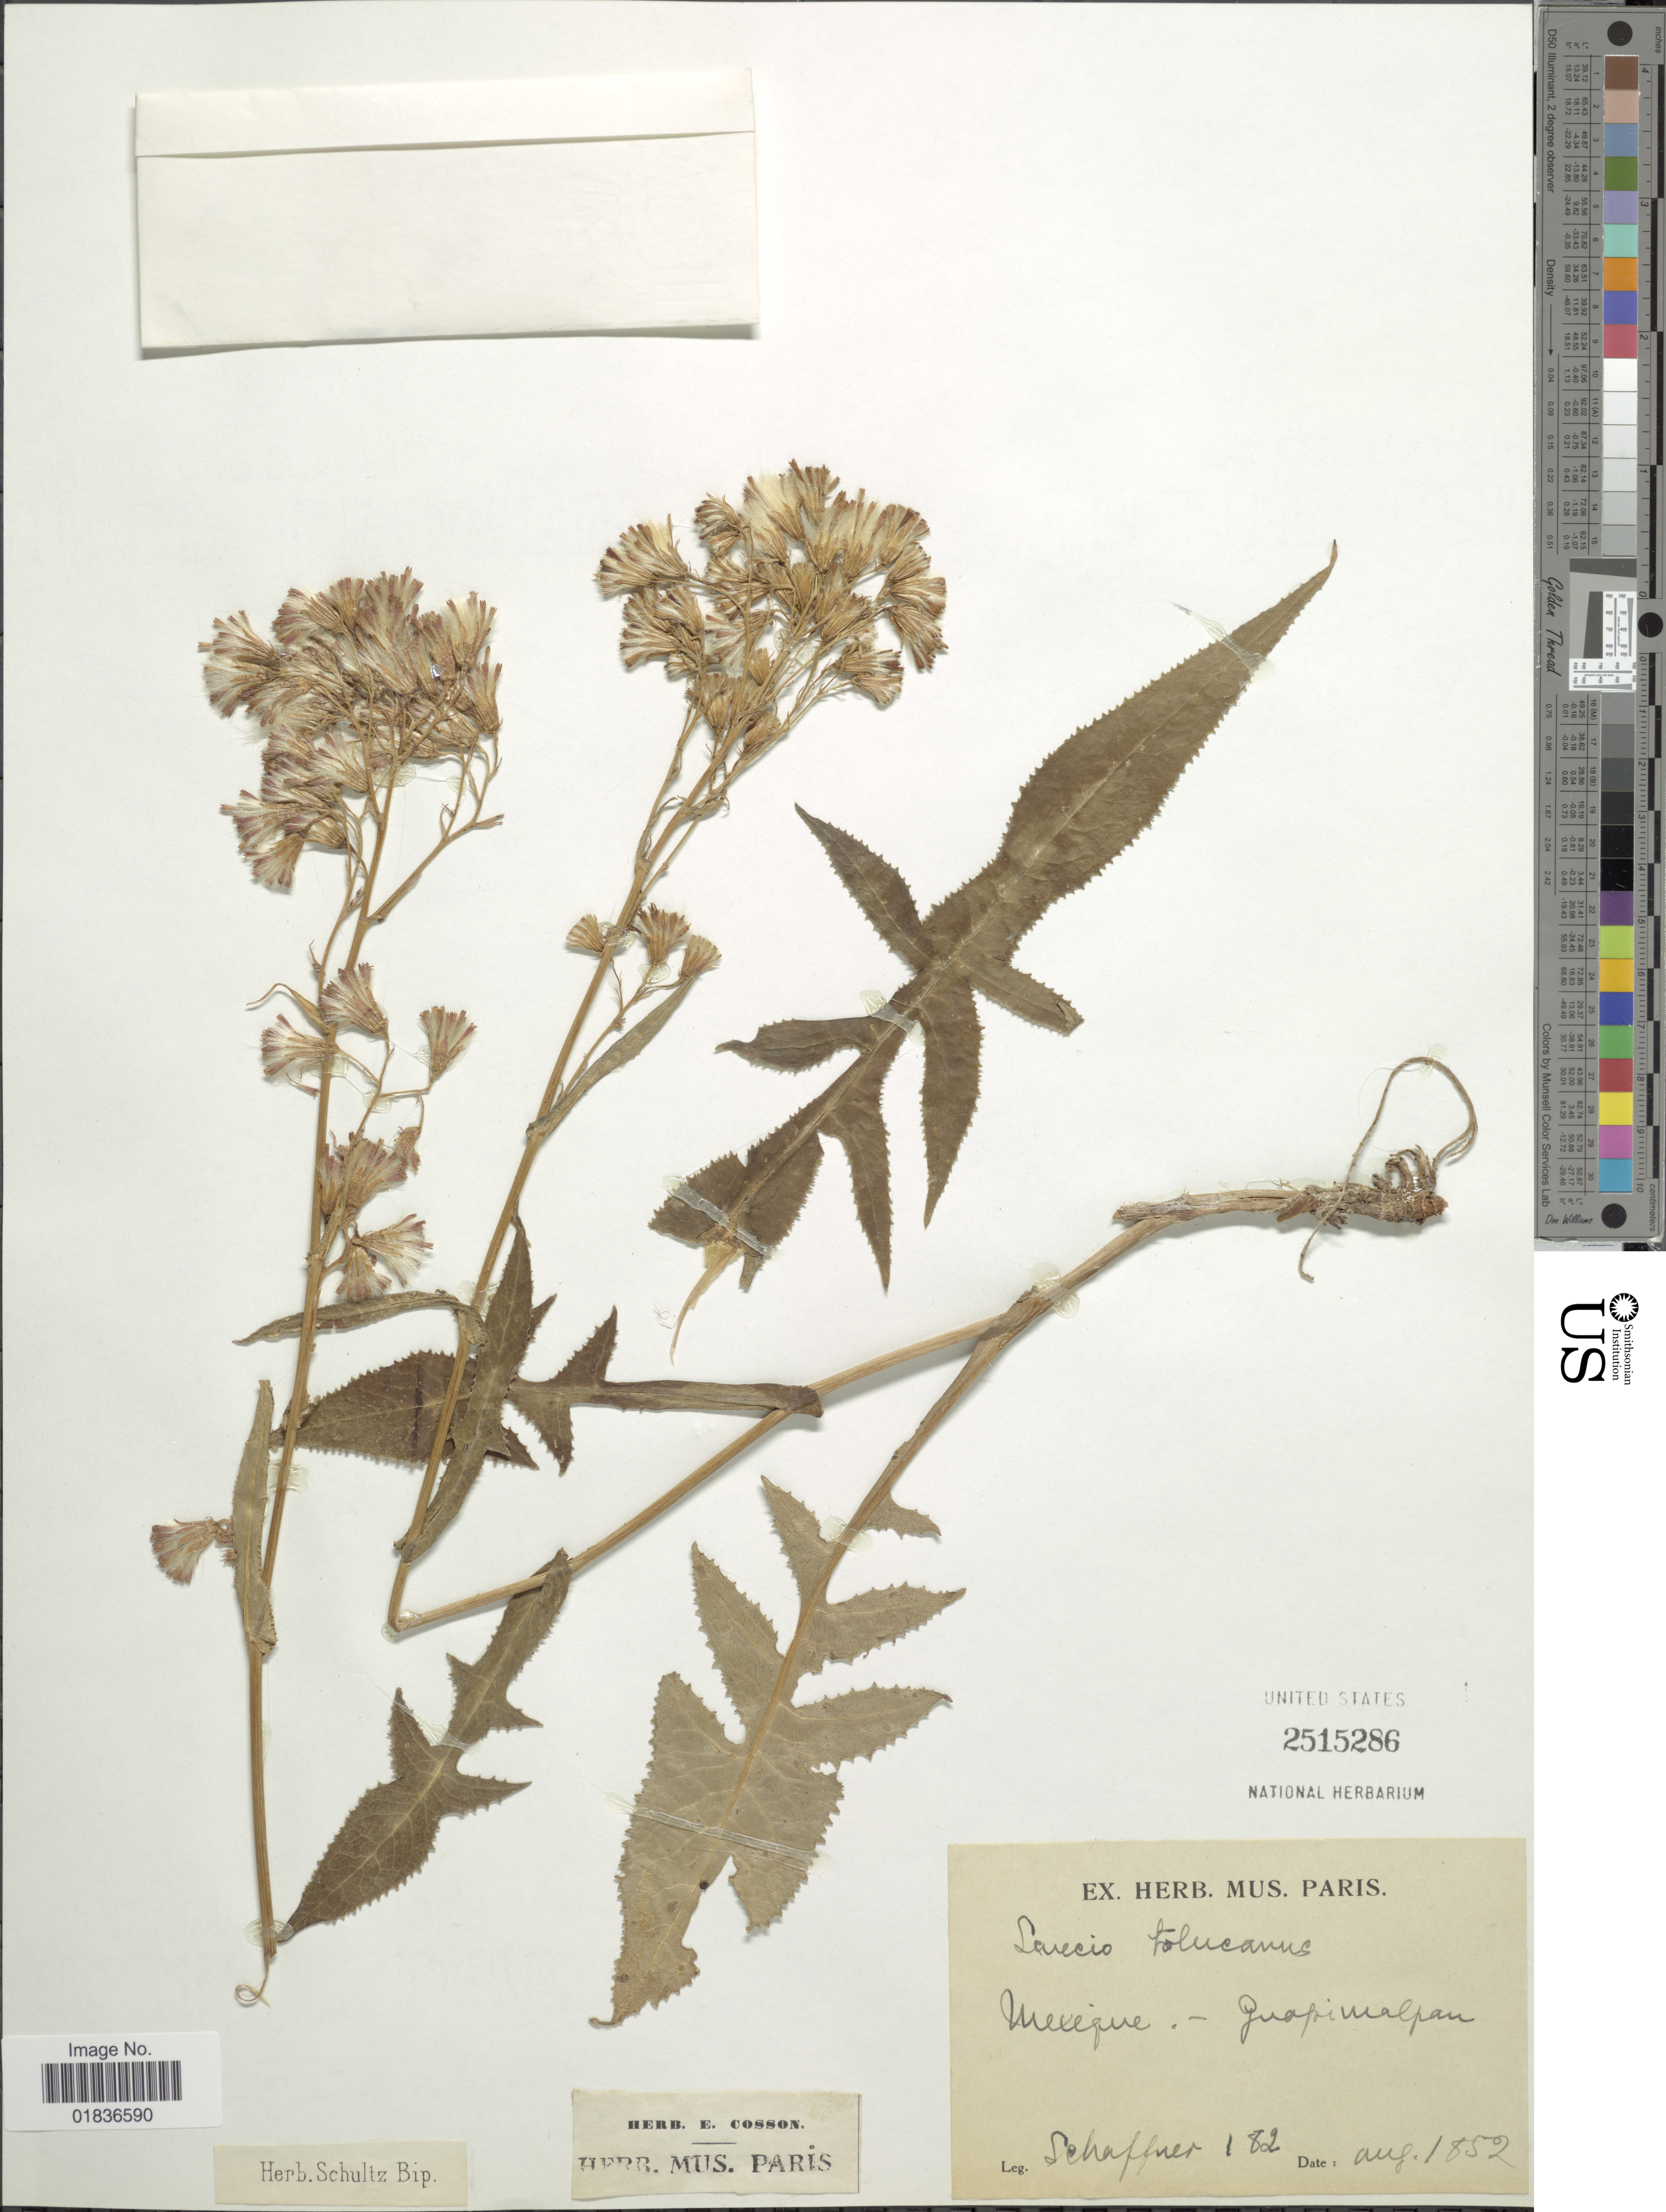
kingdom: Plantae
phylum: Tracheophyta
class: Magnoliopsida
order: Asterales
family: Asteraceae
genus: Senecio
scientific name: Senecio toluccanus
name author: DC.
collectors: J. G. Schaffner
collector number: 182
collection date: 1852-08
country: Mexico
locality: Guapimalpan. [interpreted]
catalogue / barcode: US 2515286